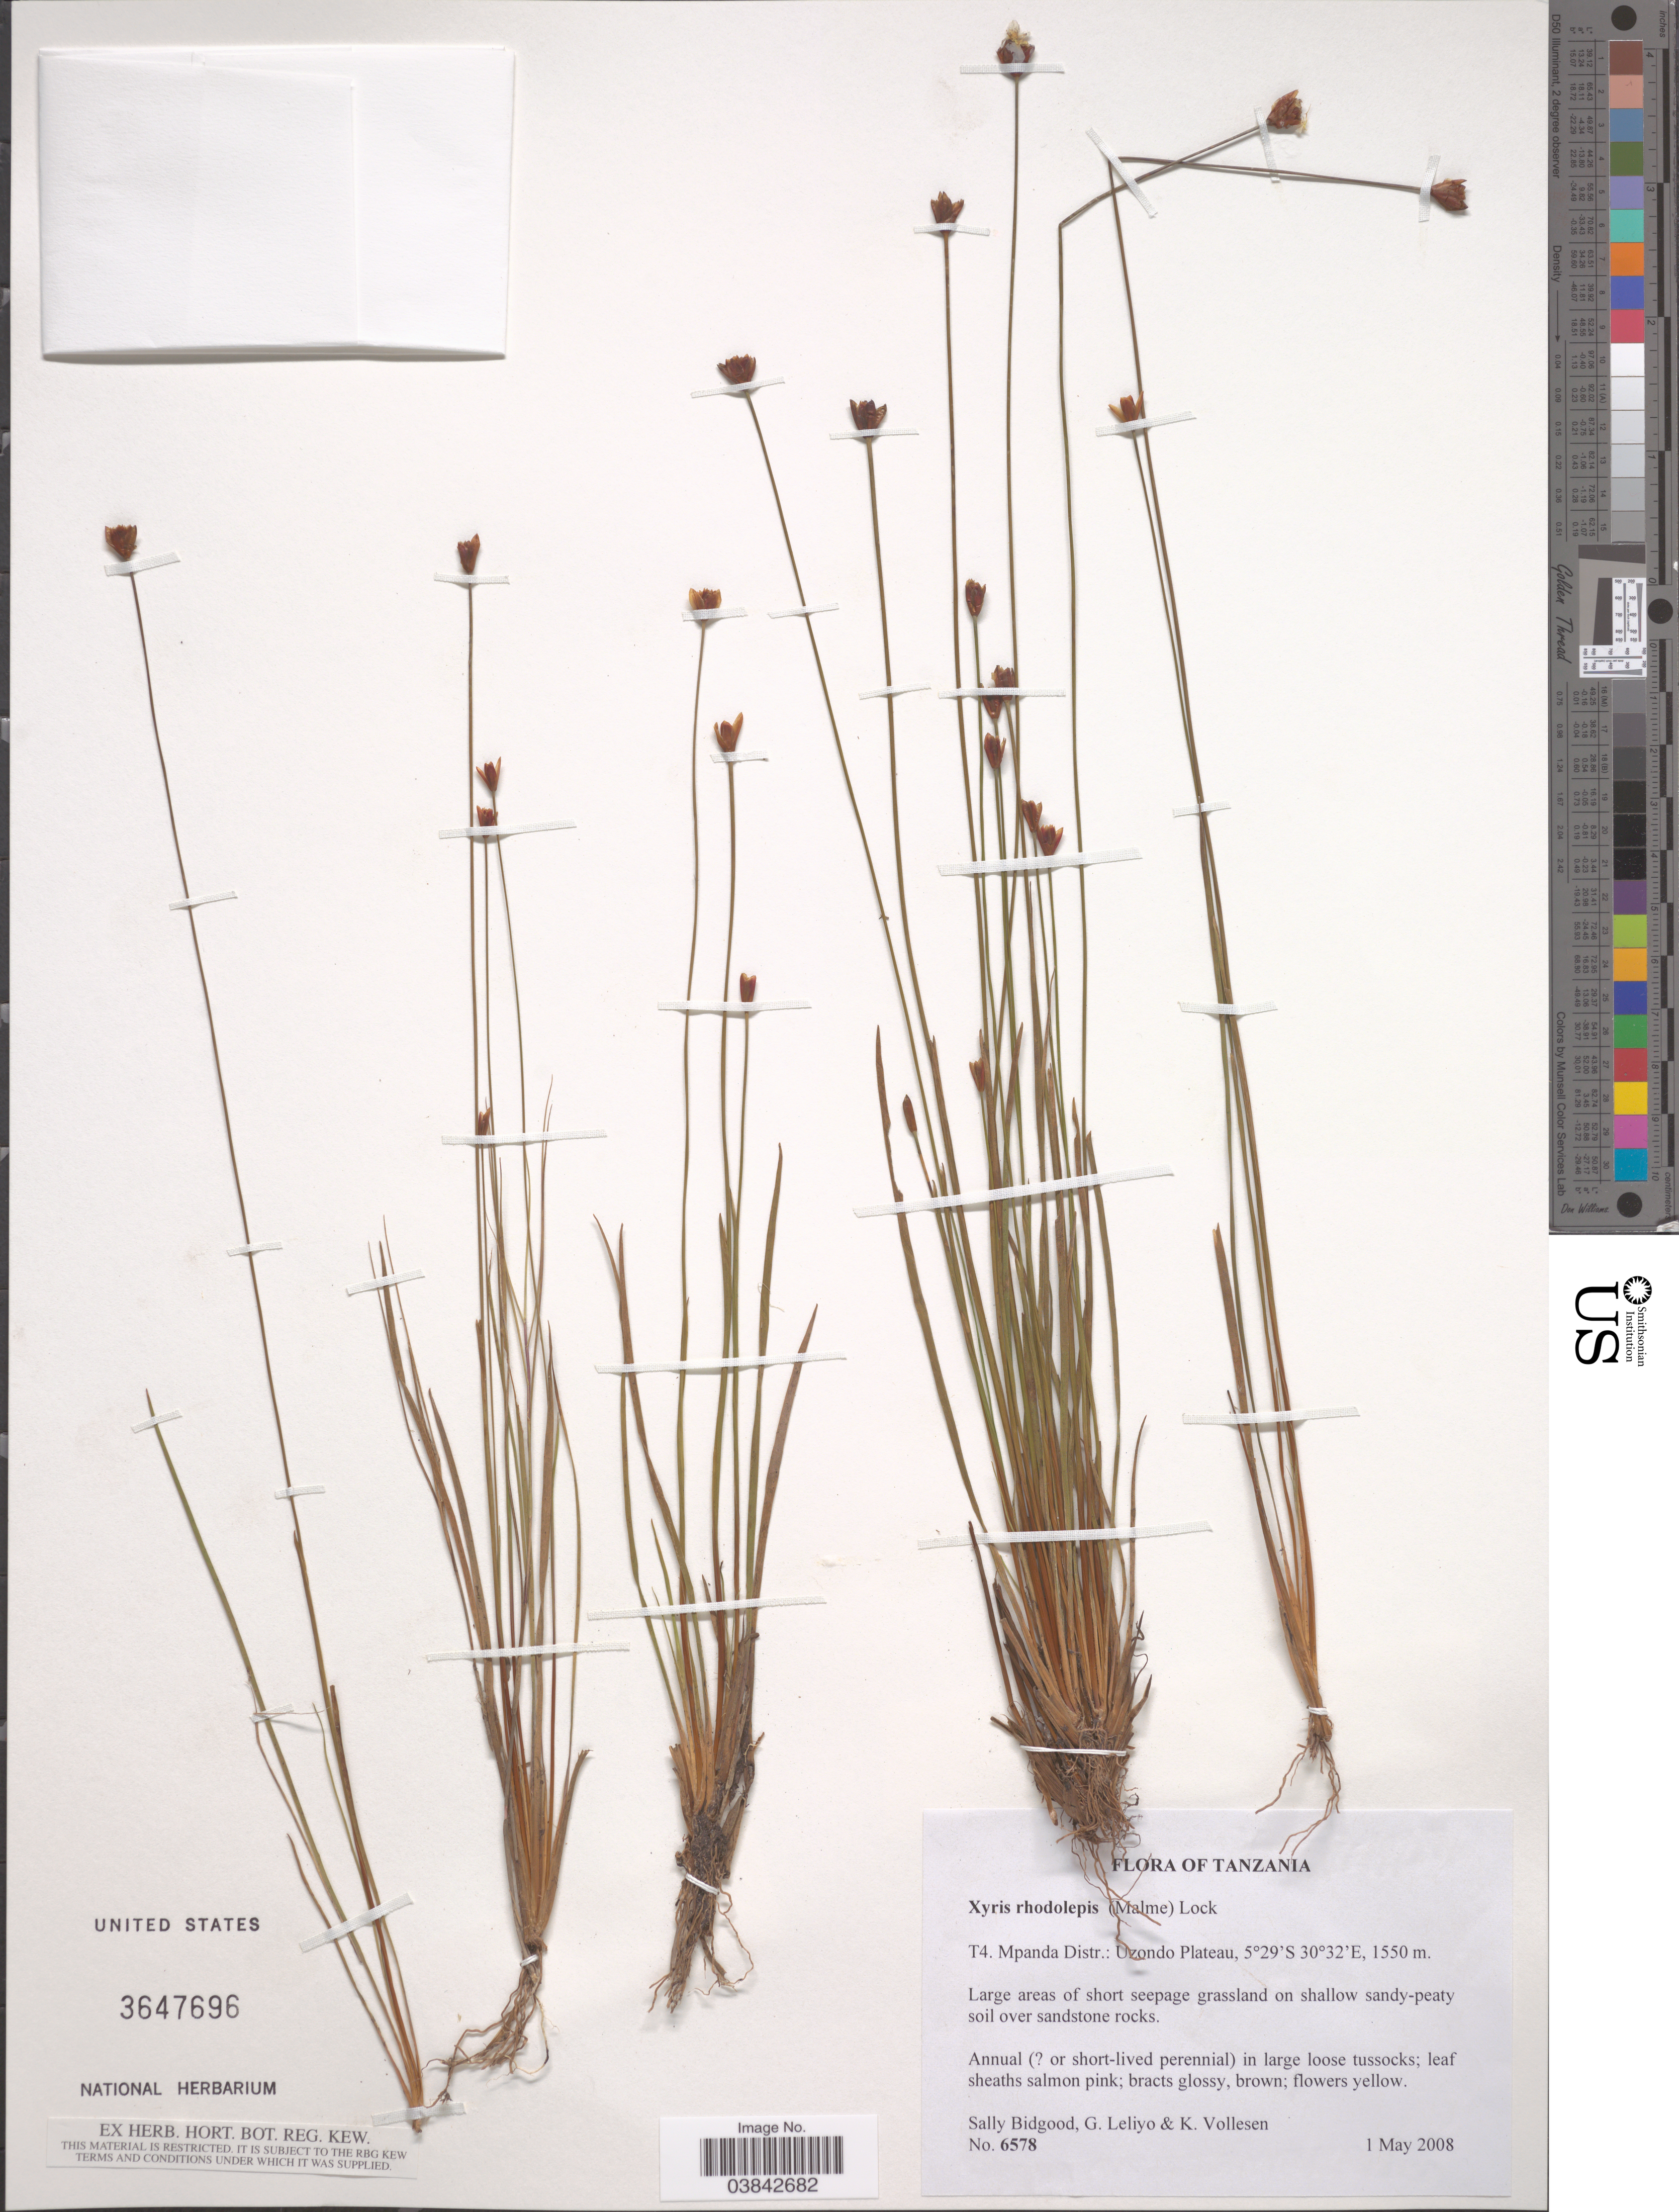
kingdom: Plantae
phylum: Tracheophyta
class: Liliopsida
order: Poales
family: Xyridaceae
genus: Xyris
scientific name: Xyris rhodolepis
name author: (Malme) Lock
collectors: S. Bidgood, G. Leliyo & K. Vollesen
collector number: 6578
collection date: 2008-05-01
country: Tanzania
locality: T4. Mpanda Distr.: Uzondo Plateau.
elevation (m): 1550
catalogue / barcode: US 3647696